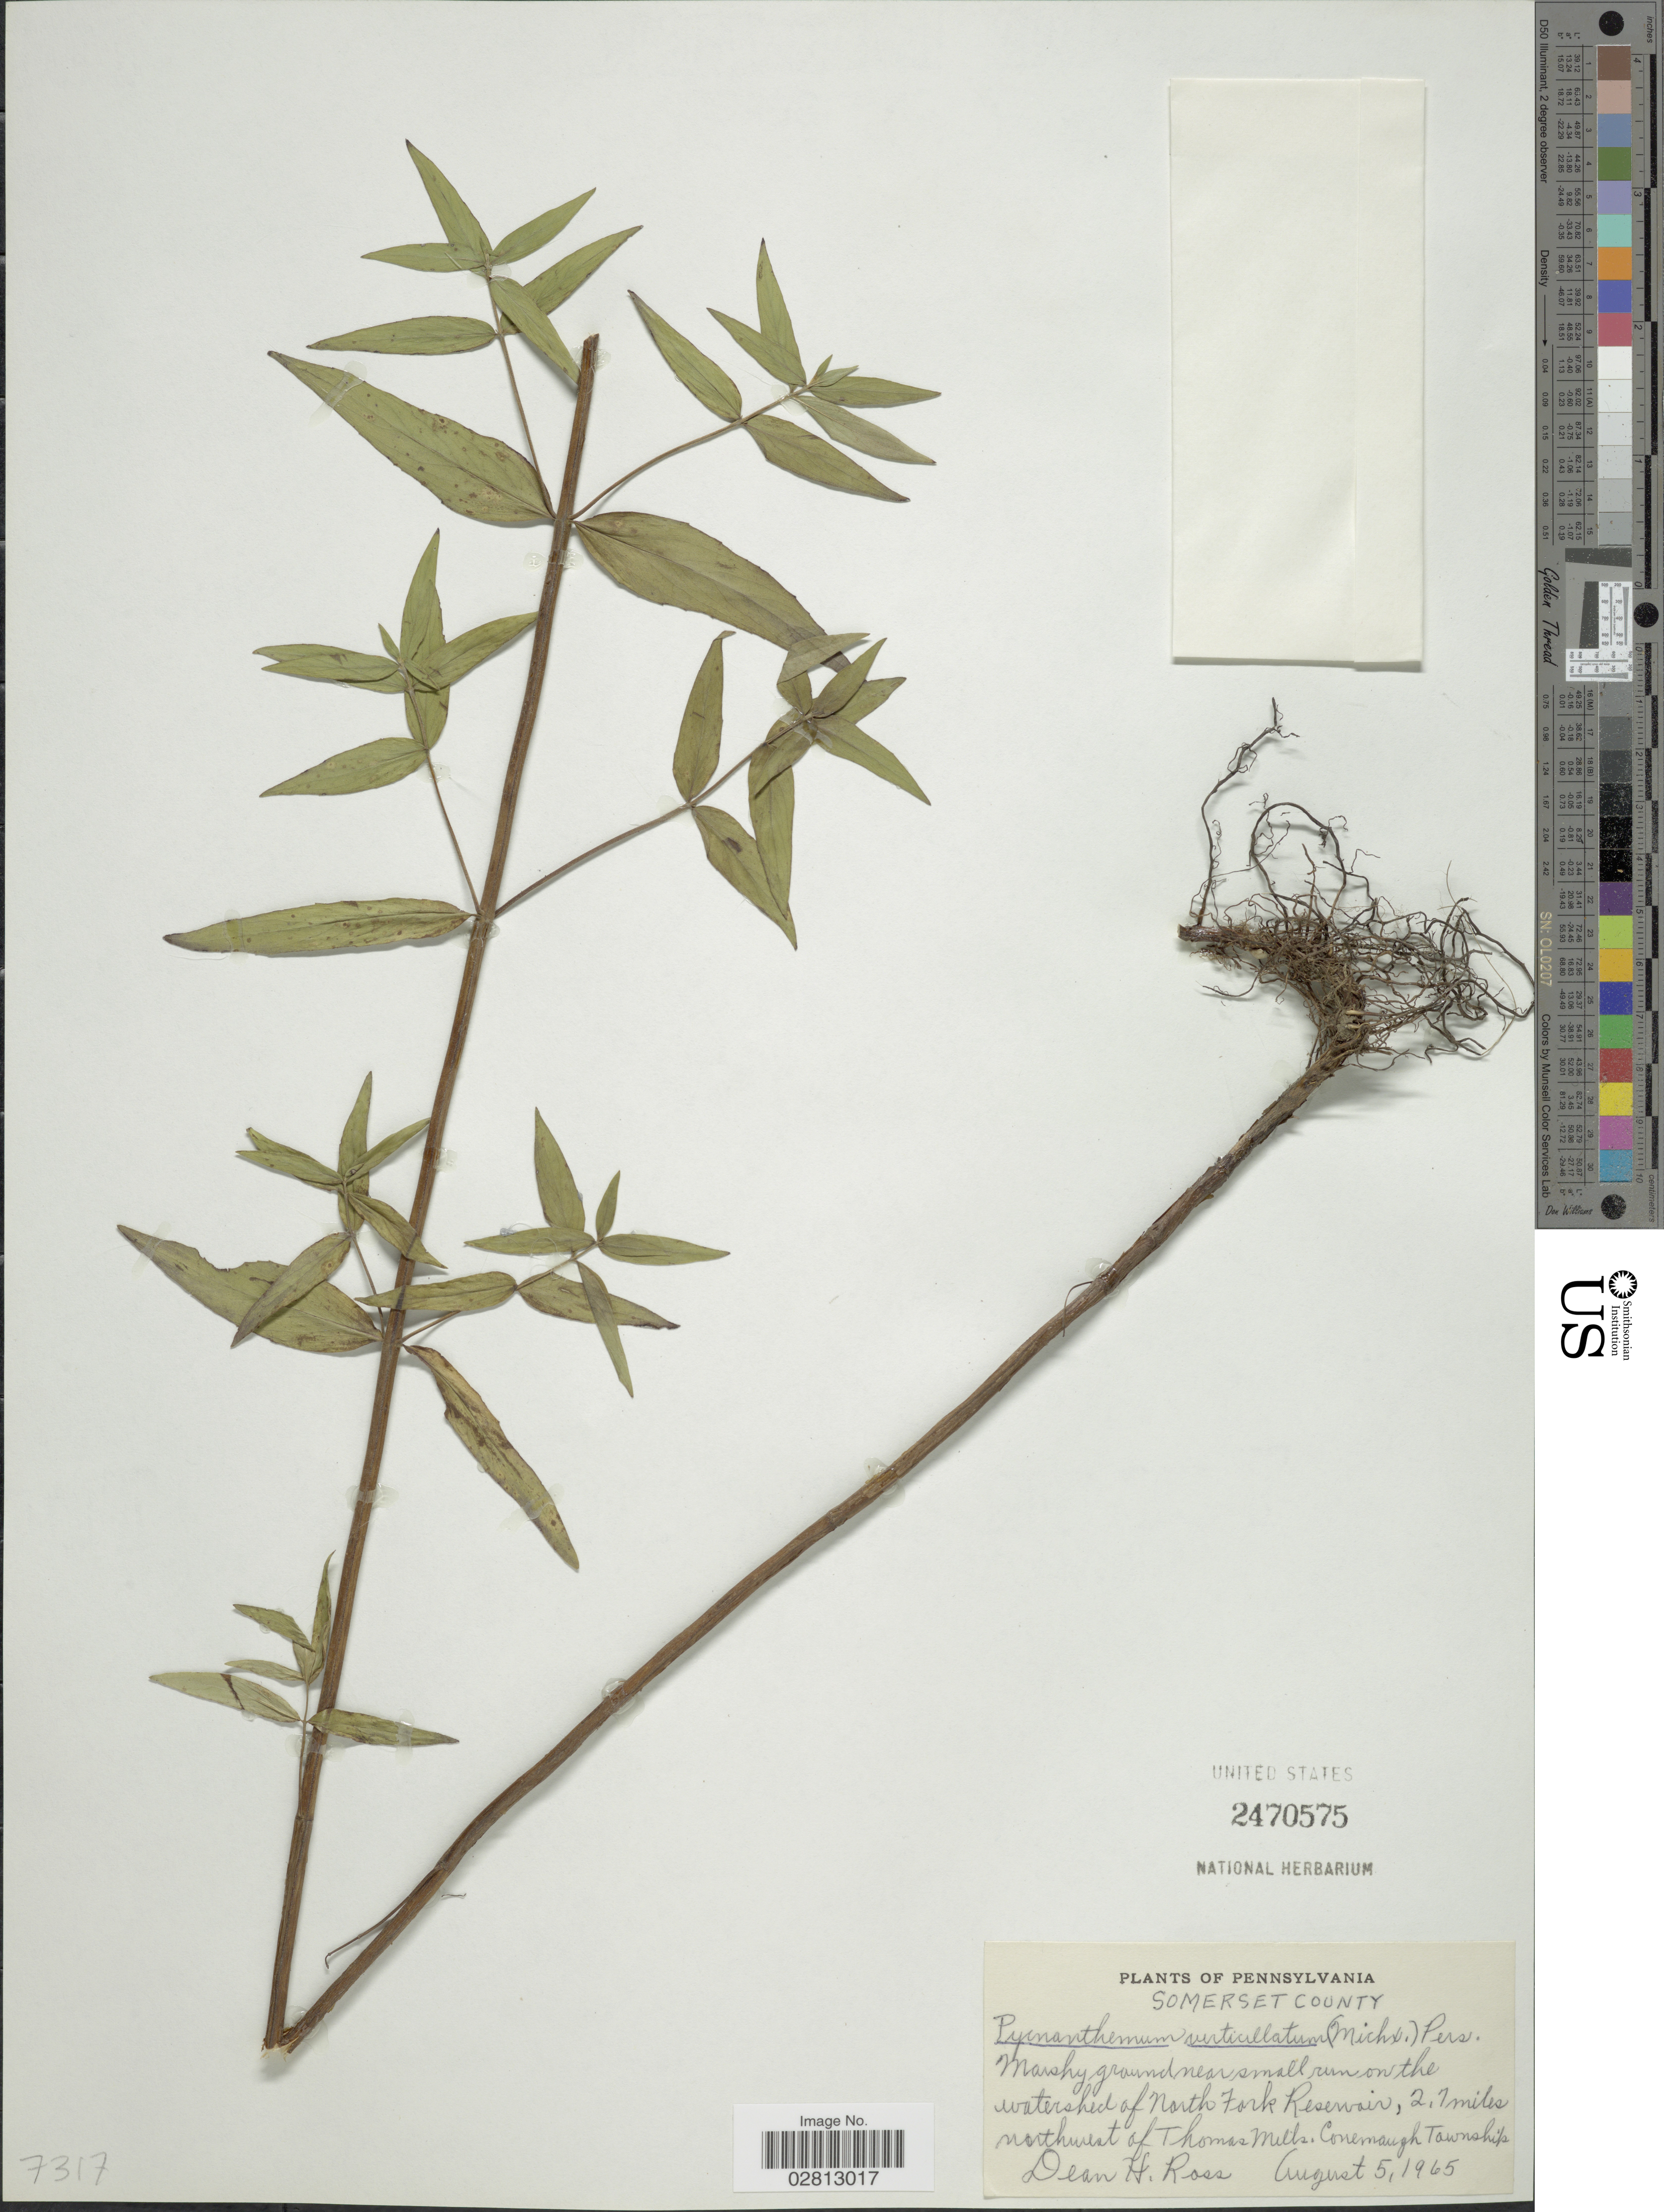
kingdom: Plantae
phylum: Tracheophyta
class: Magnoliopsida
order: Lamiales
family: Lamiaceae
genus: Pycnanthemum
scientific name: Pycnanthemum verticillatum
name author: (Michx.) Pers.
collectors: D. Ross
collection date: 1965-08-05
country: United States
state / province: Pennsylvania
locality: Somerset County. Marshy ground near small run on the watershed of North Fork Reservoir, 2.7 miles northwest of Thomas Mills, Conemaugh Township.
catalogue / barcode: US 2470575